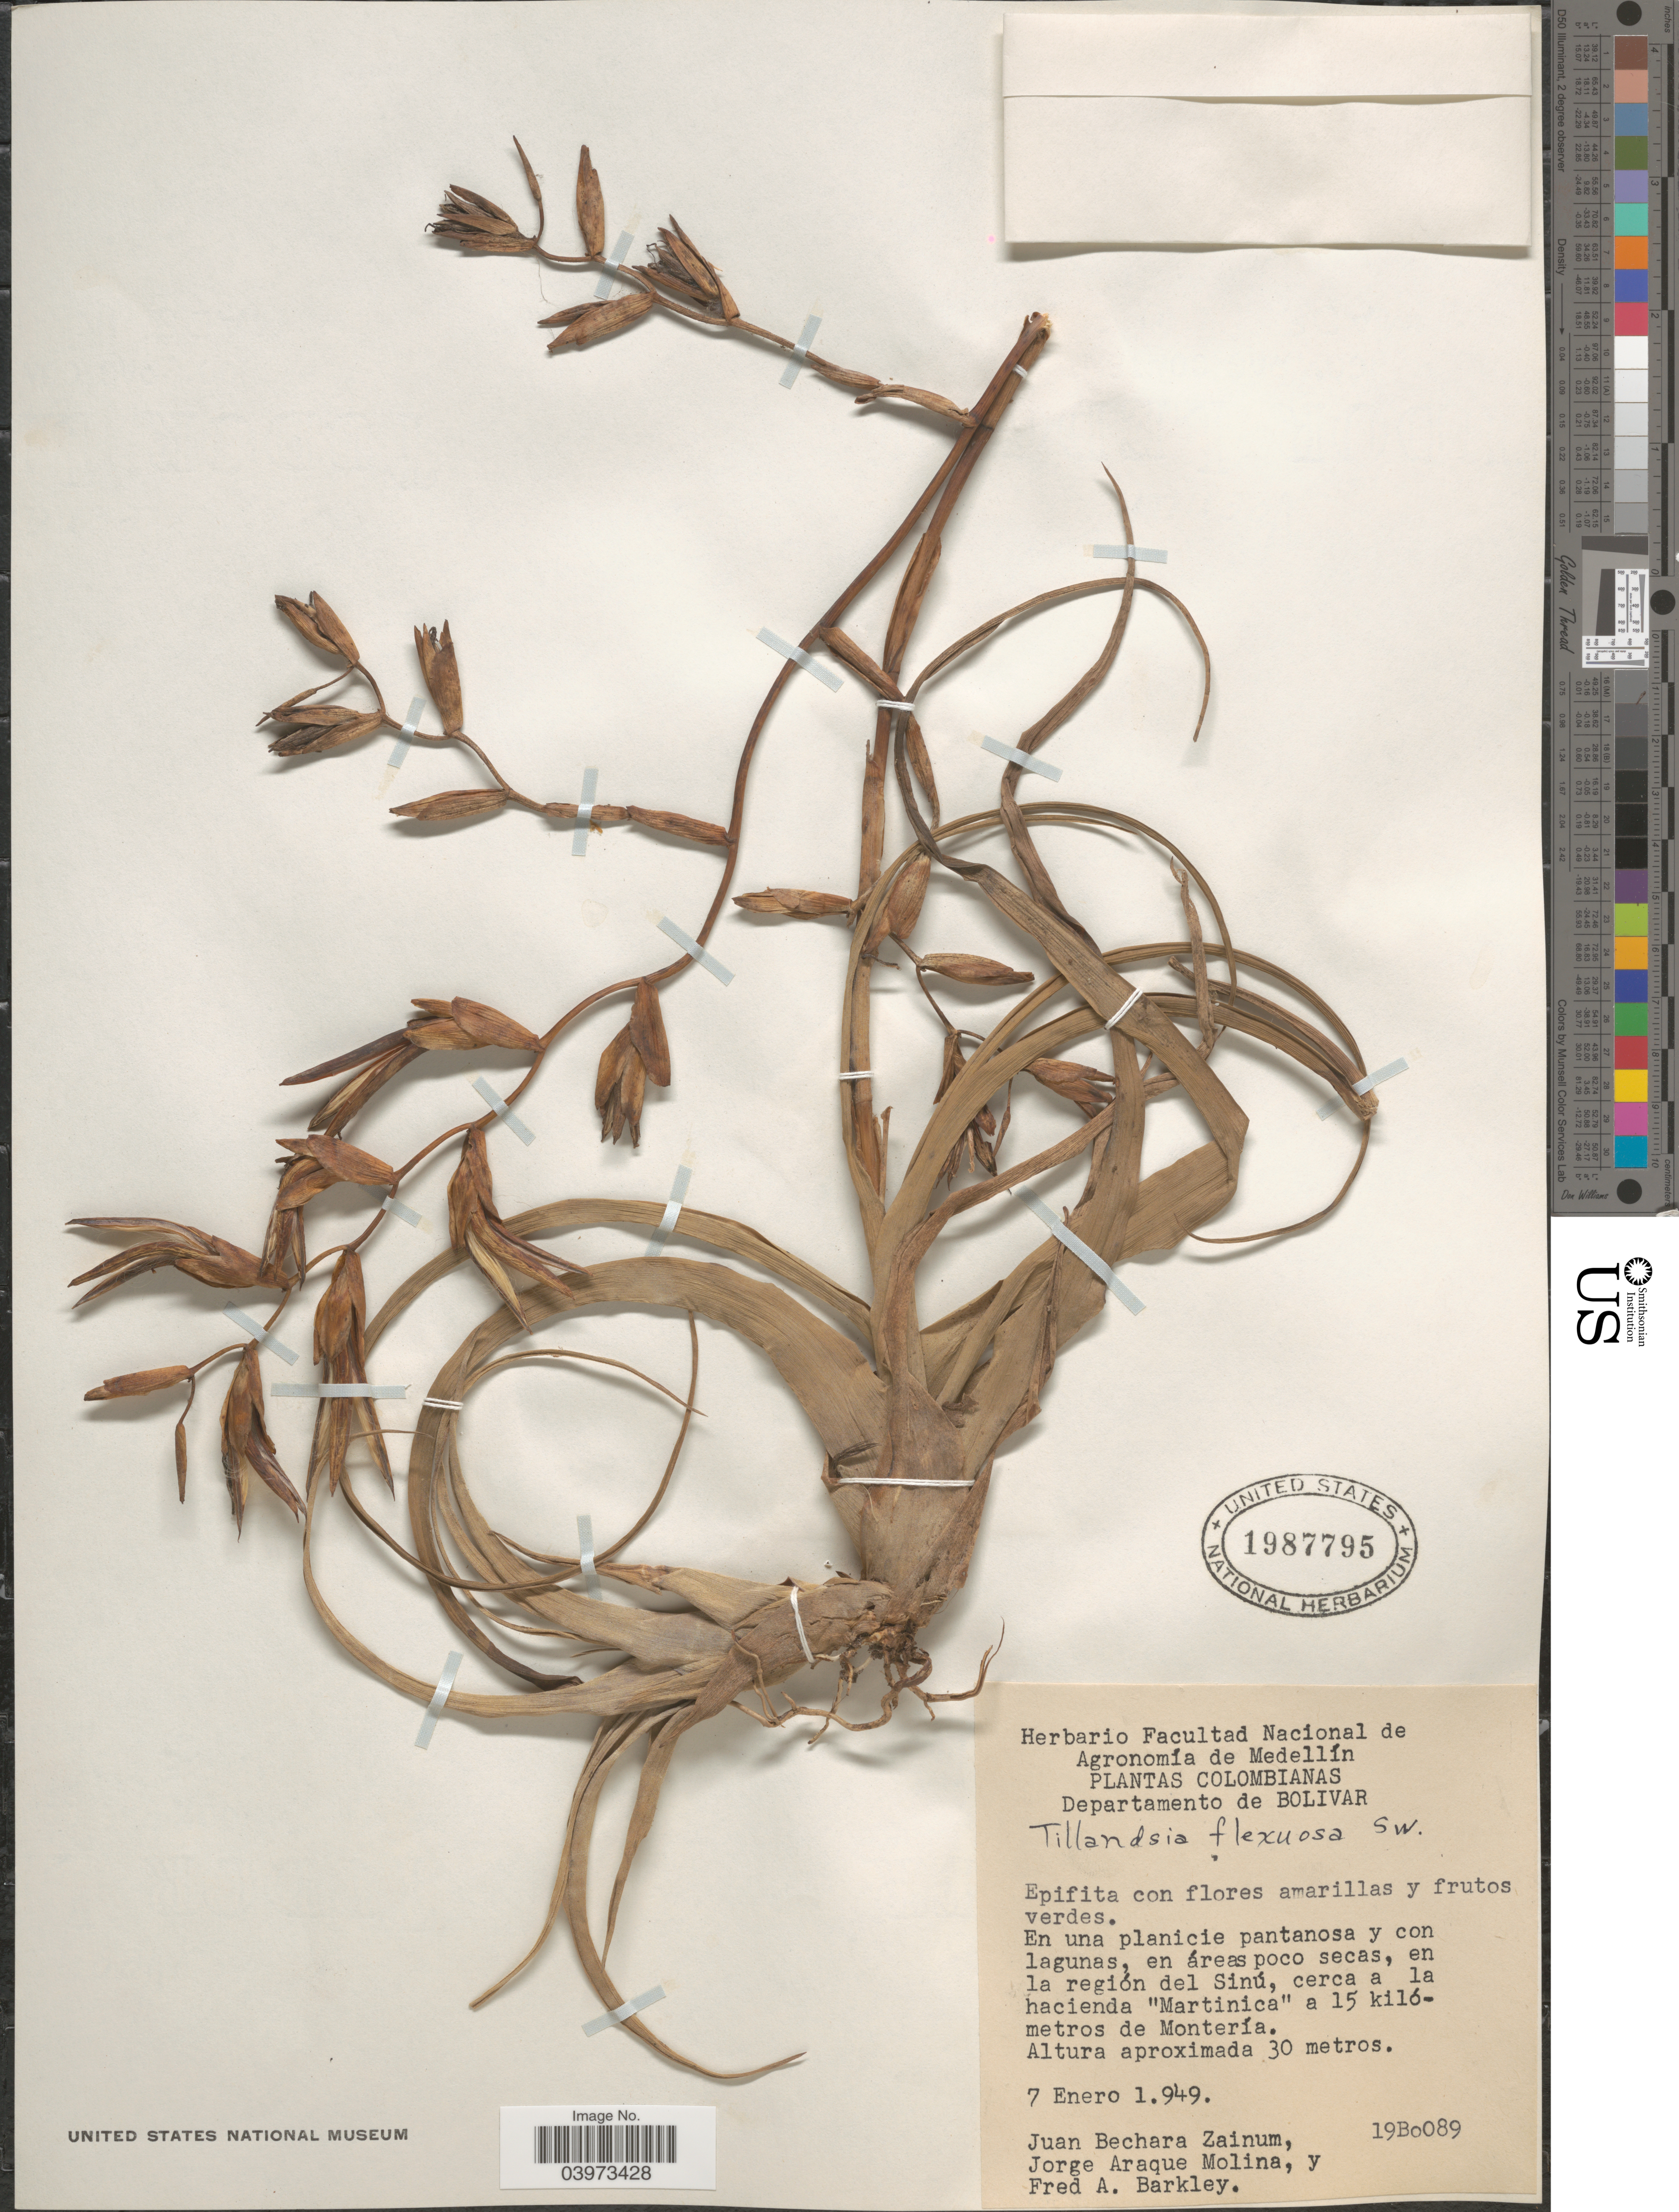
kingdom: Plantae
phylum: Tracheophyta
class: Liliopsida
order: Poales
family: Bromeliaceae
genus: Tillandsia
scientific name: Tillandsia flexuosa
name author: Sw.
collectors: J. Zainúm, J. Araque Molina & F. A. Barkley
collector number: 19Bo089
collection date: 1949-01-07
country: Colombia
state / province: Bolívar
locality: Departamento de Bolivar. En la región del Sinú, cerca a la hacienda "Martinica" a 15 kilómetros de Montería.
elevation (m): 30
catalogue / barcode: US 1987795